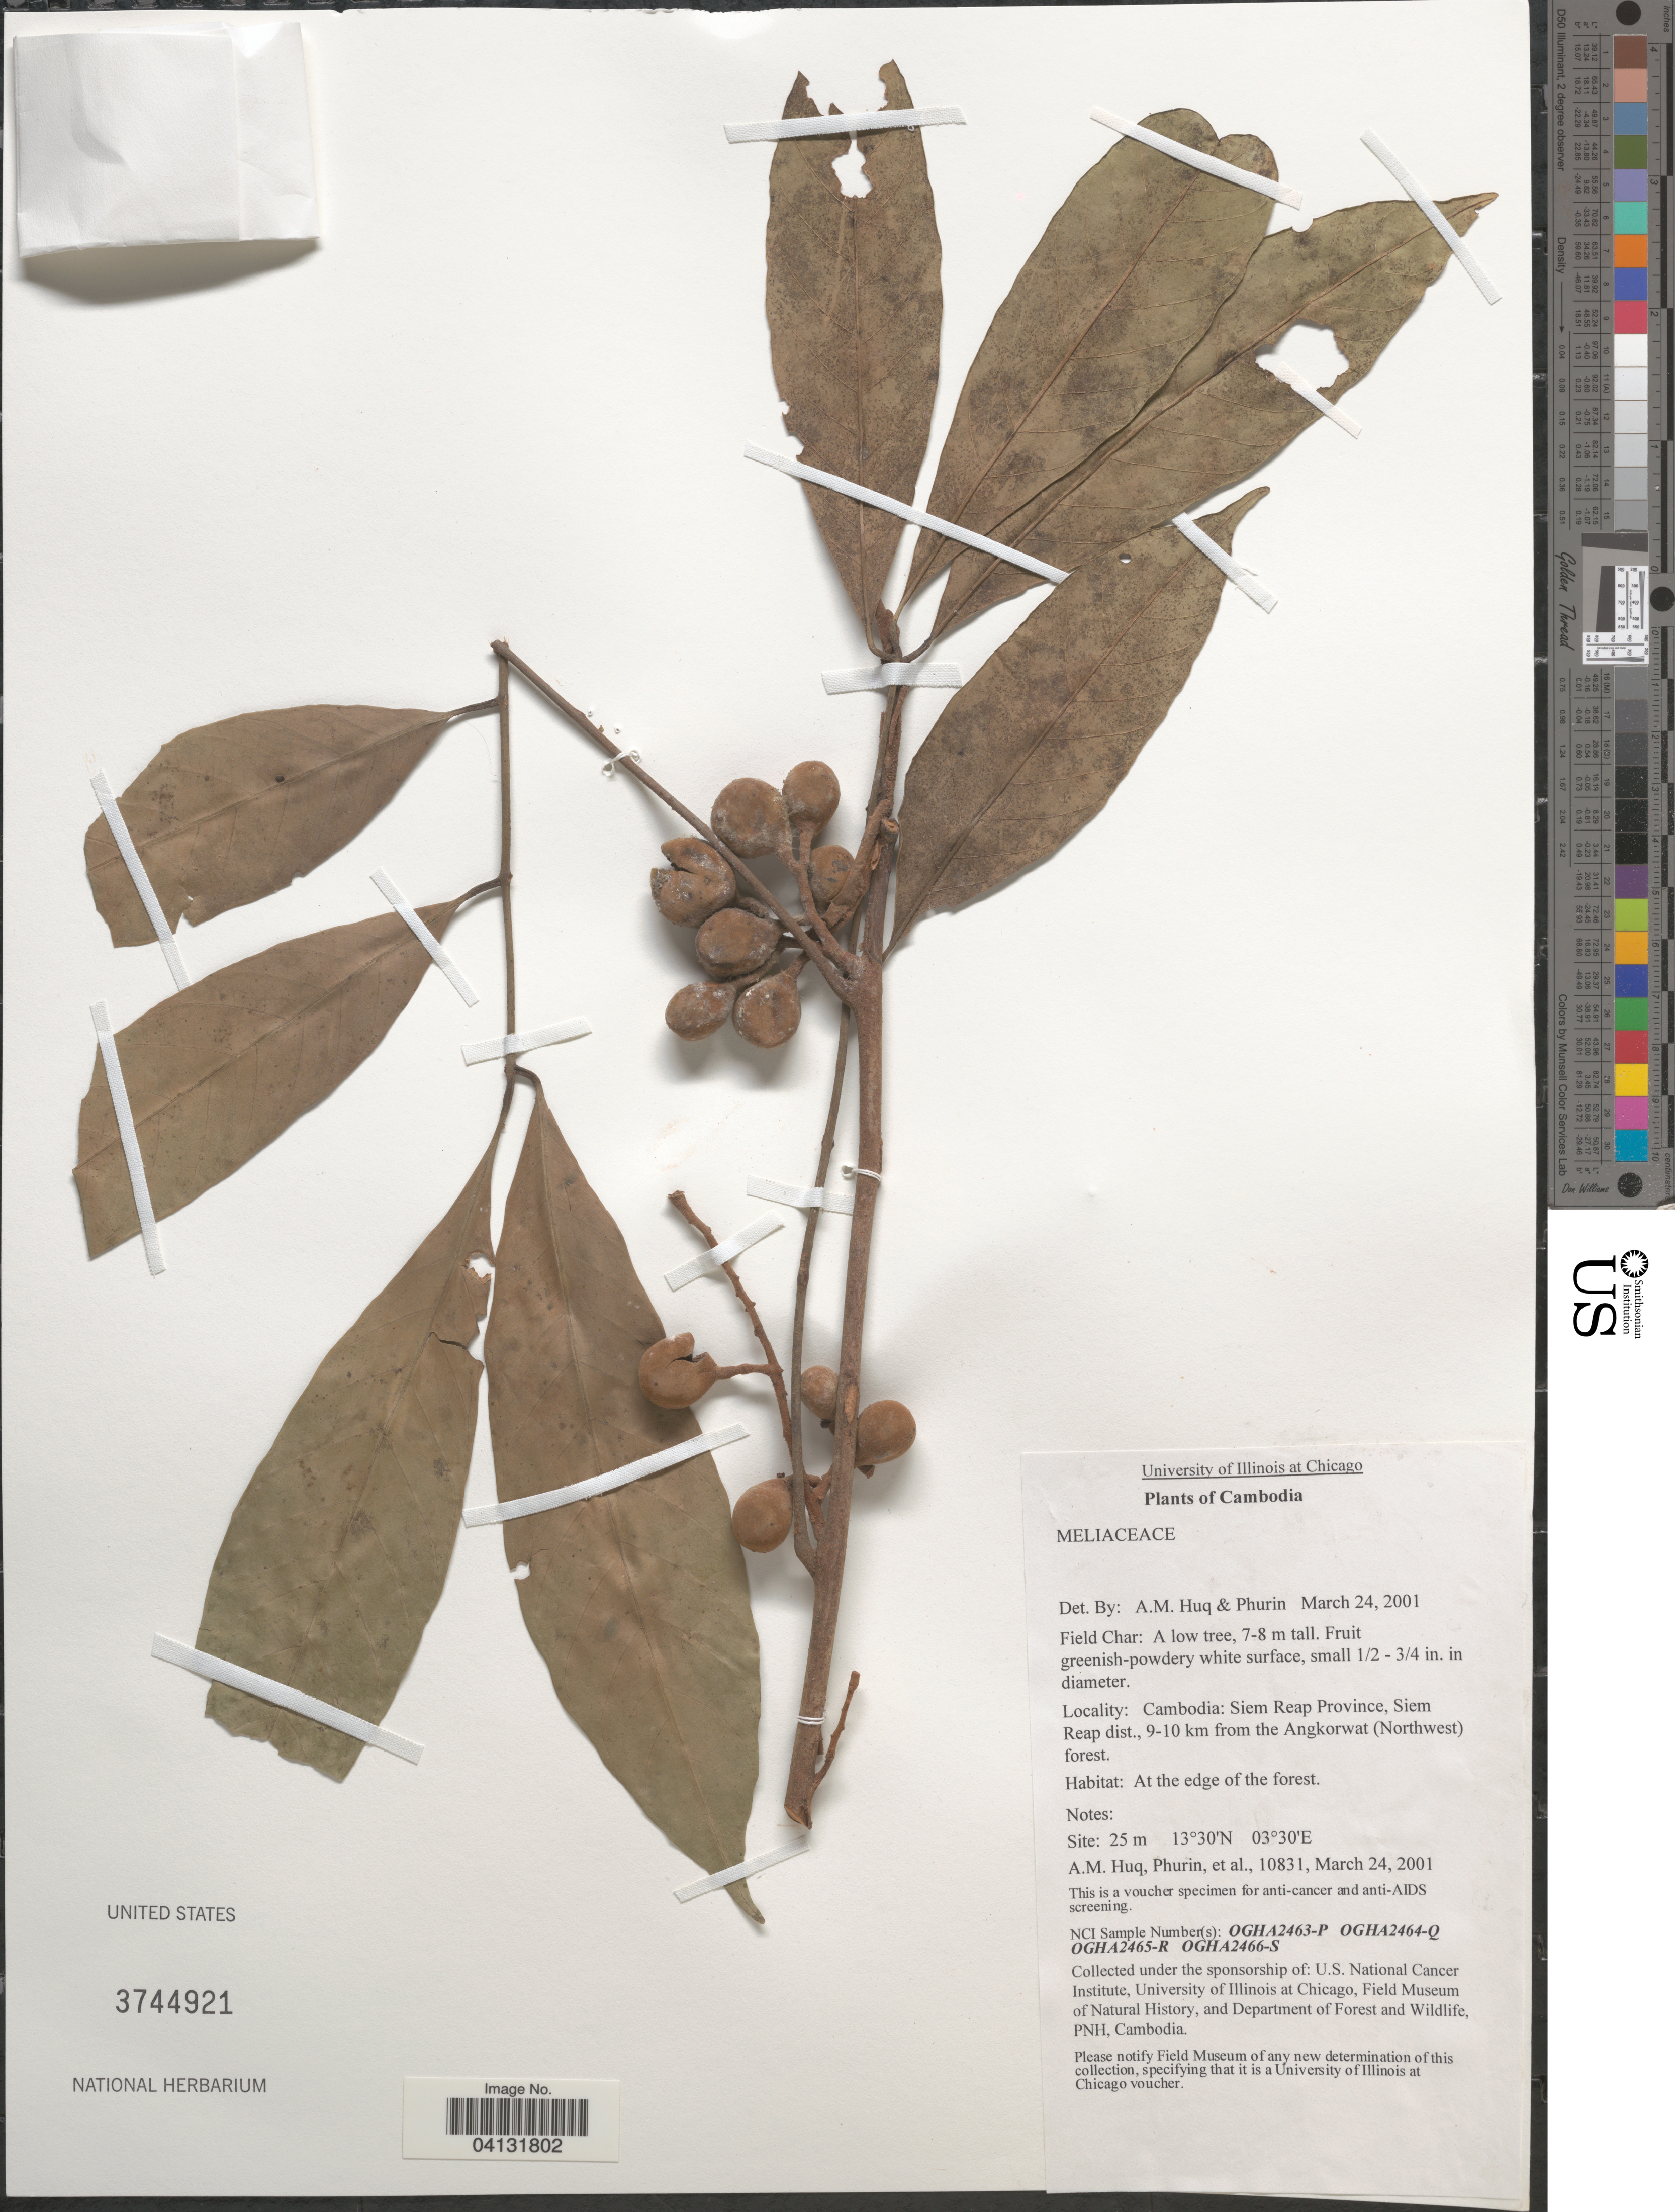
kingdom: Plantae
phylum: Tracheophyta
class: Magnoliopsida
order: Sapindales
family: Meliaceae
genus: Aglaia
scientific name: Aglaia sp.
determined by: Huq, A. M.; Phurin, --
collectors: A. M. Huq, -. Phurin & et al.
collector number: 10831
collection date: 2001-03-24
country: Cambodia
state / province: Siĕm Réab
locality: Siem Reap Province, Siem Reap dist., 9-10 km from the Angkorwat (Northwest) forest.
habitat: At the edge of the forest.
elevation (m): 25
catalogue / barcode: US 3744921